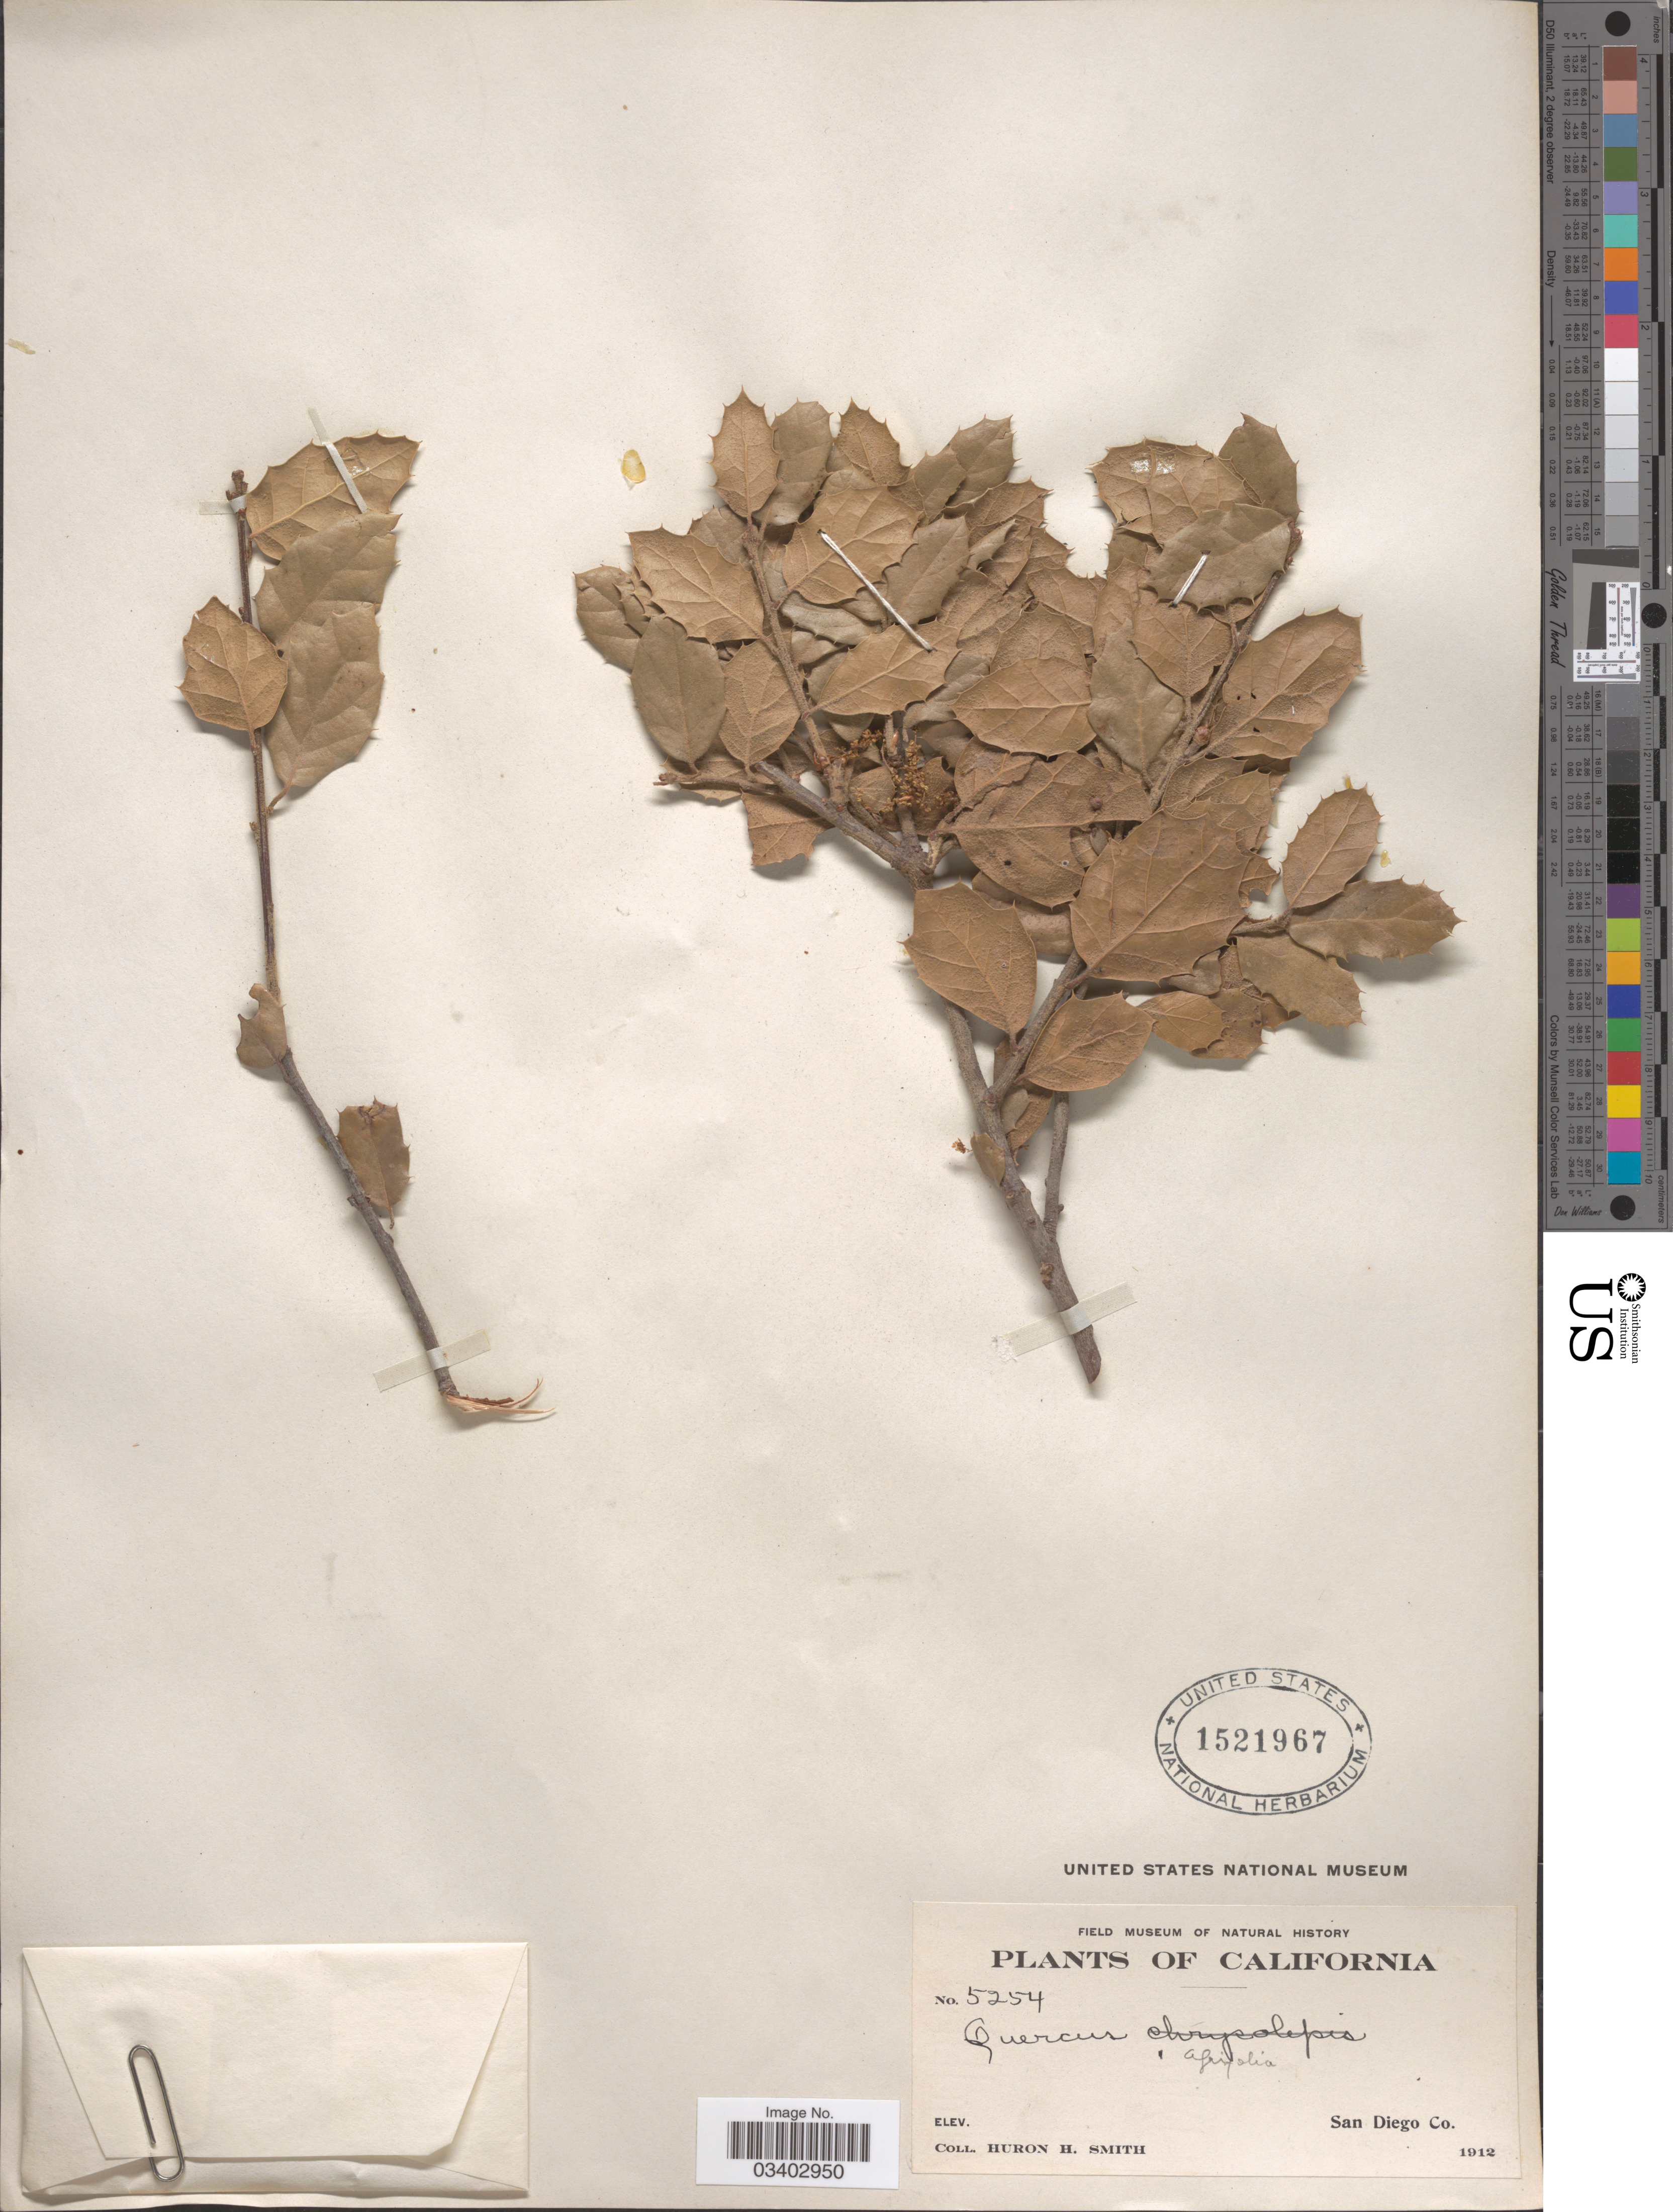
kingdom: Plantae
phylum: Tracheophyta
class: Magnoliopsida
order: Fagales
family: Fagaceae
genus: Quercus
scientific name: Quercus agrifolia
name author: Née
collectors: Huron H. Smith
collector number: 5254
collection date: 1912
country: United States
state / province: California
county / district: San Diego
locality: San Diego Co.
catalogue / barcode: US 1521967